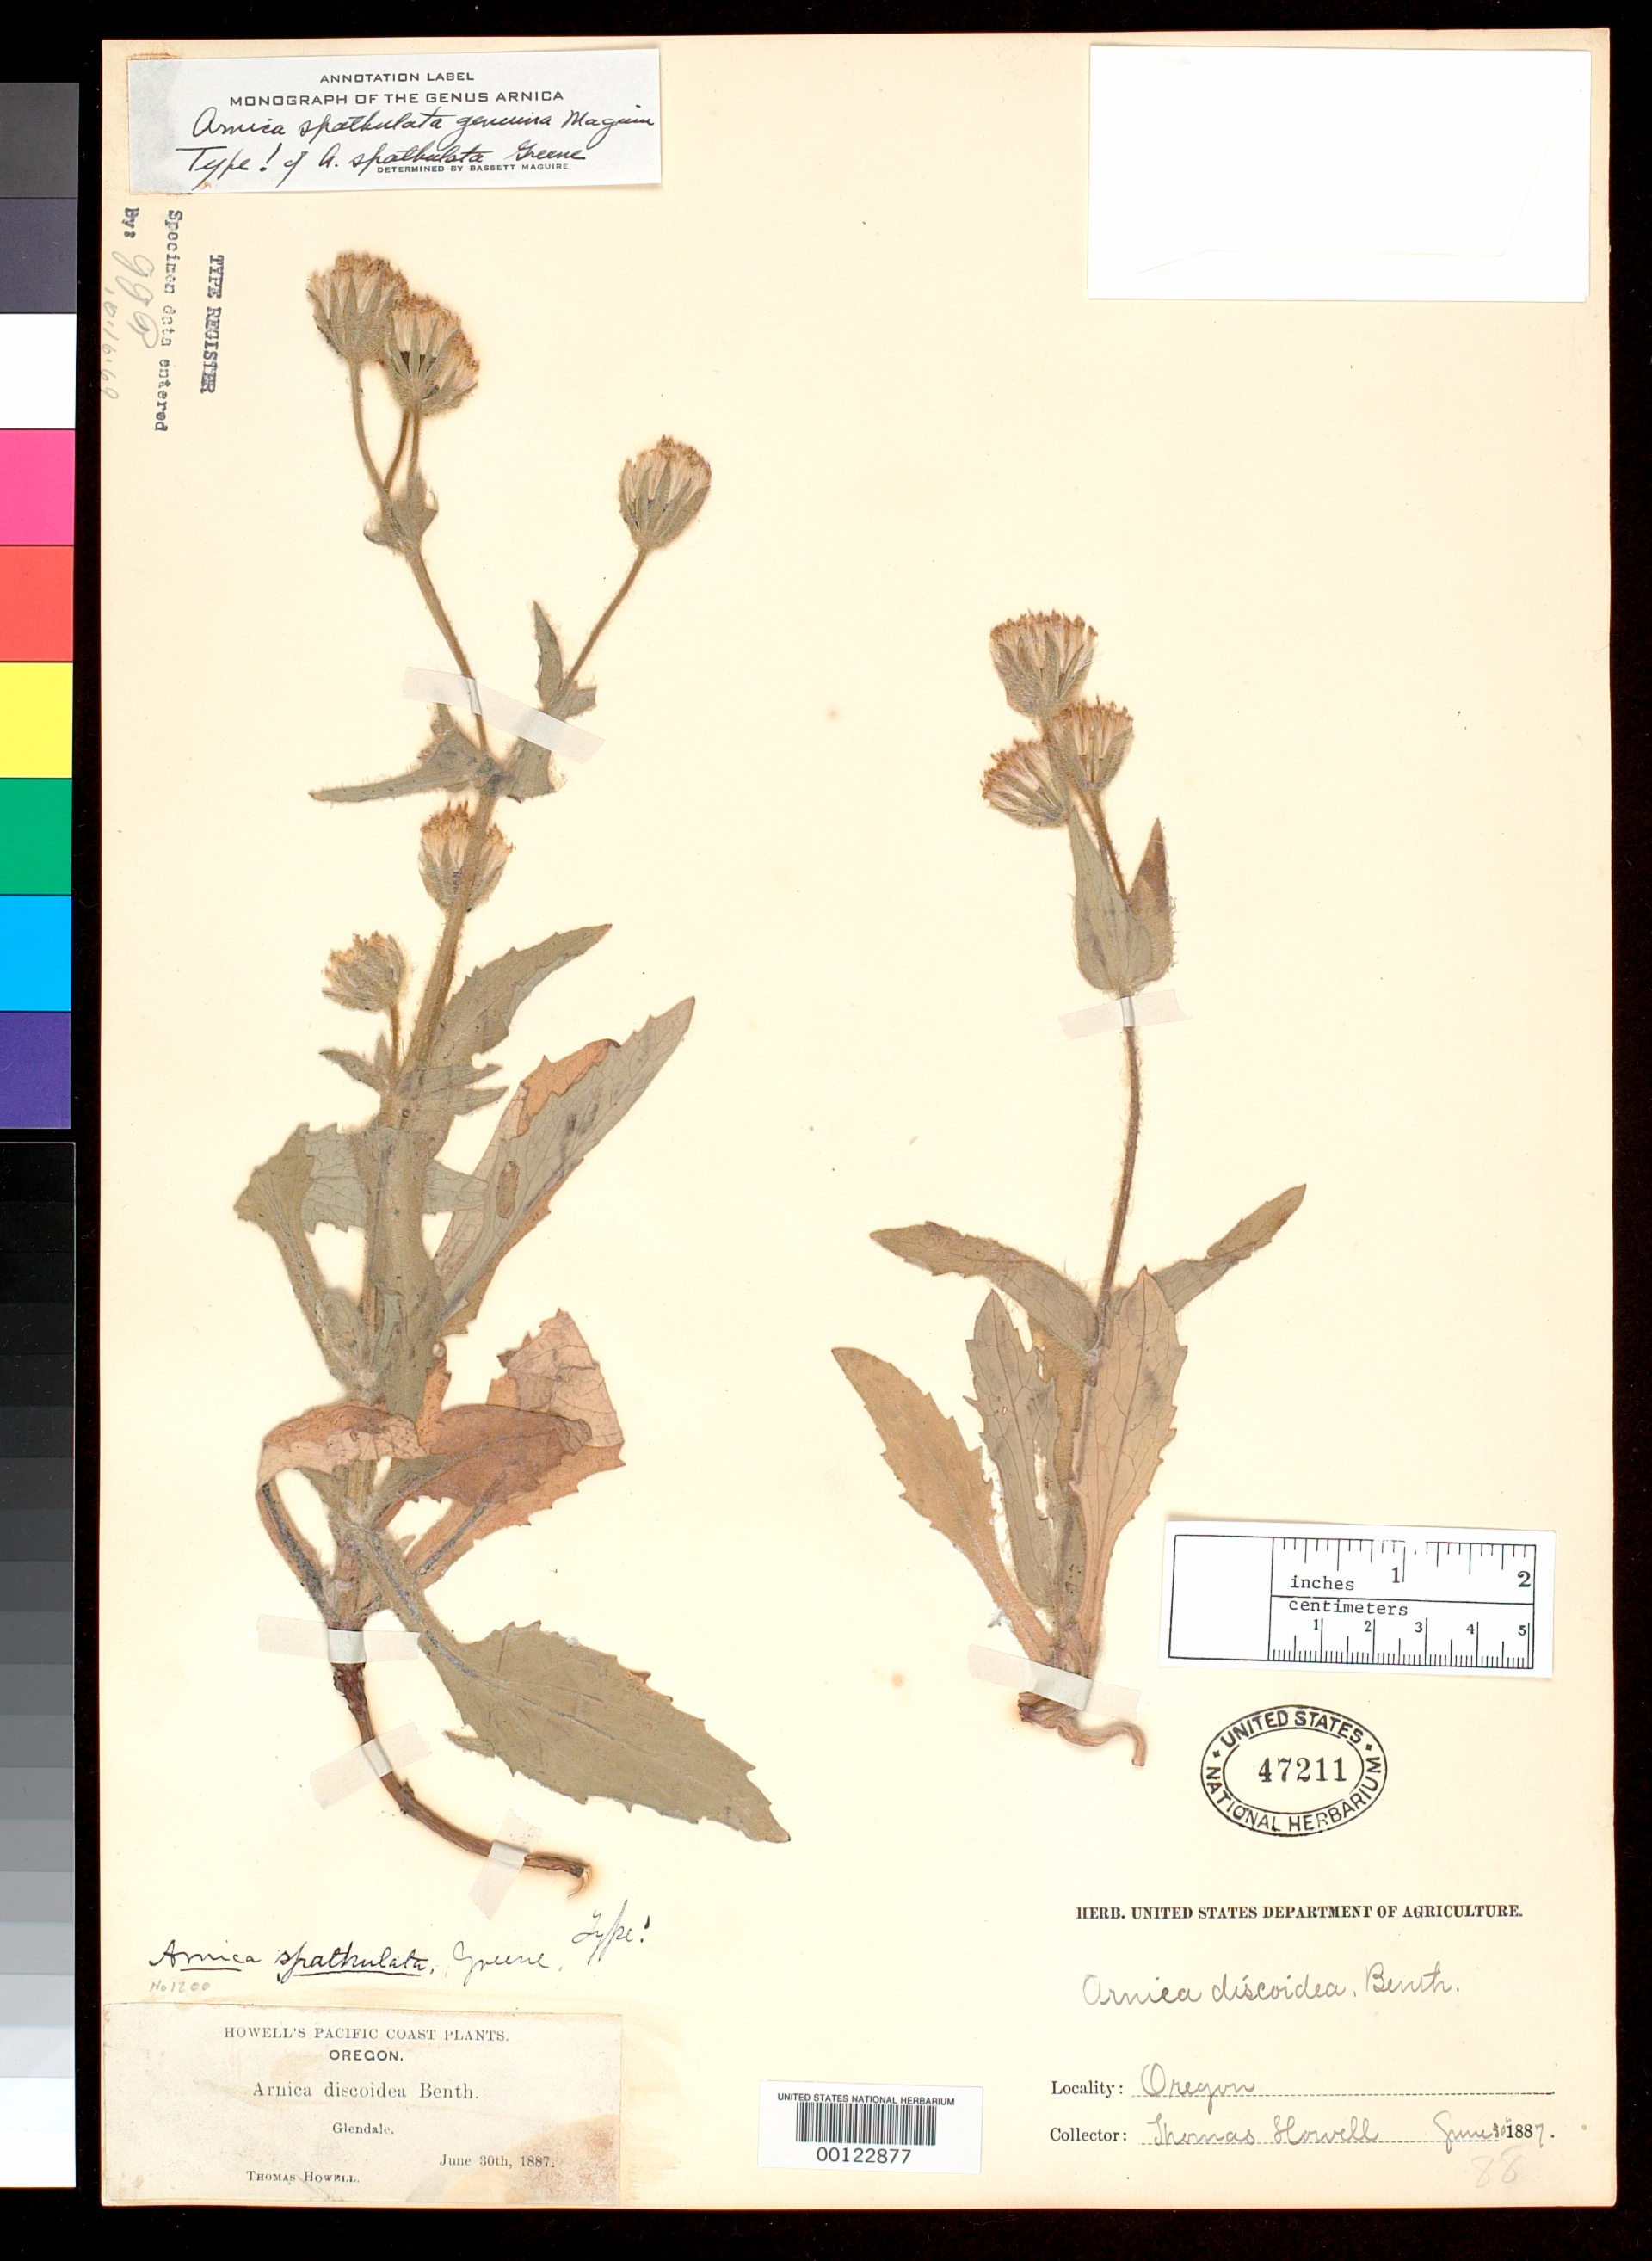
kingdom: Plantae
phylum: Tracheophyta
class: Magnoliopsida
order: Asterales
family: Asteraceae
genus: Arnica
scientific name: Arnica spathulata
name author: Greene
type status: Isotype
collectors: T. J. Howell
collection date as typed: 30 Jun 1887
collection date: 1887-06-30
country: United States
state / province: Oregon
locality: Glendale.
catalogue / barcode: US 47211